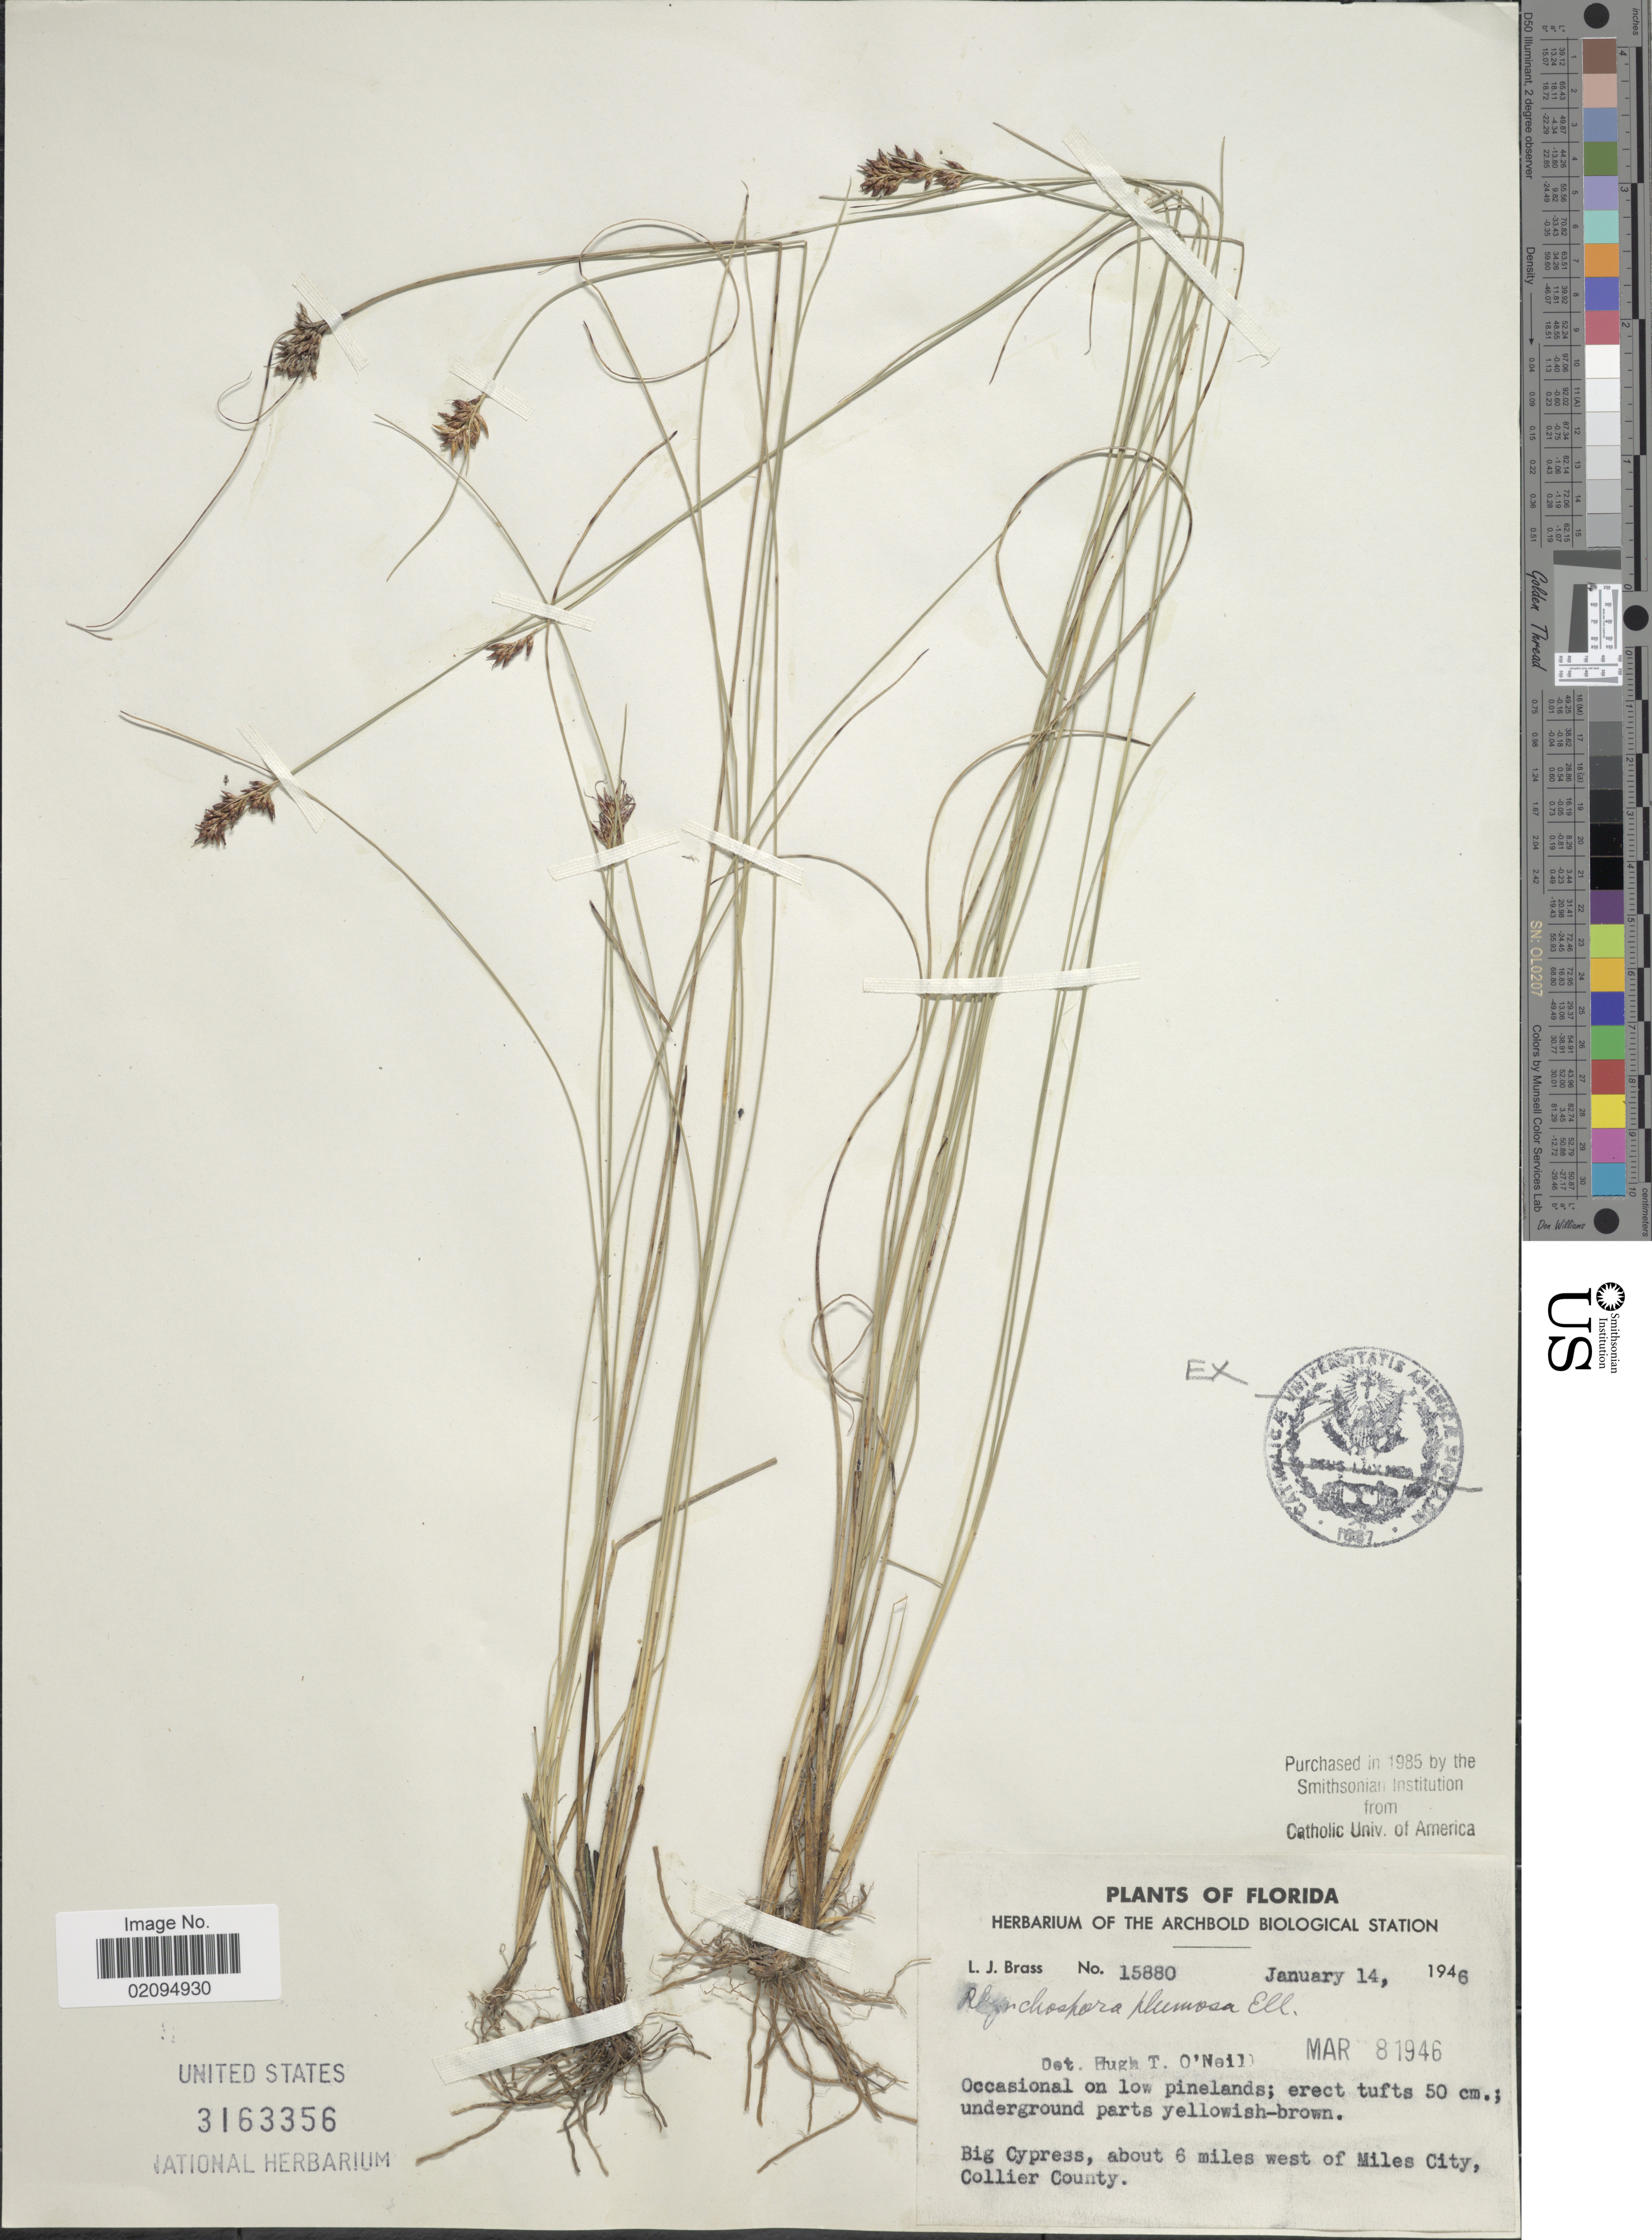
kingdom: Plantae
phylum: Tracheophyta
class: Liliopsida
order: Poales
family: Cyperaceae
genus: Rhynchospora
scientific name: Rhynchospora plumosa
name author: Elliott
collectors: L. J. Brass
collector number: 15880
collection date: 1946-01-14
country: United States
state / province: Florida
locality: Big Cypress, about 6 miles west of Miles City; Collier County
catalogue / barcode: US 3163356